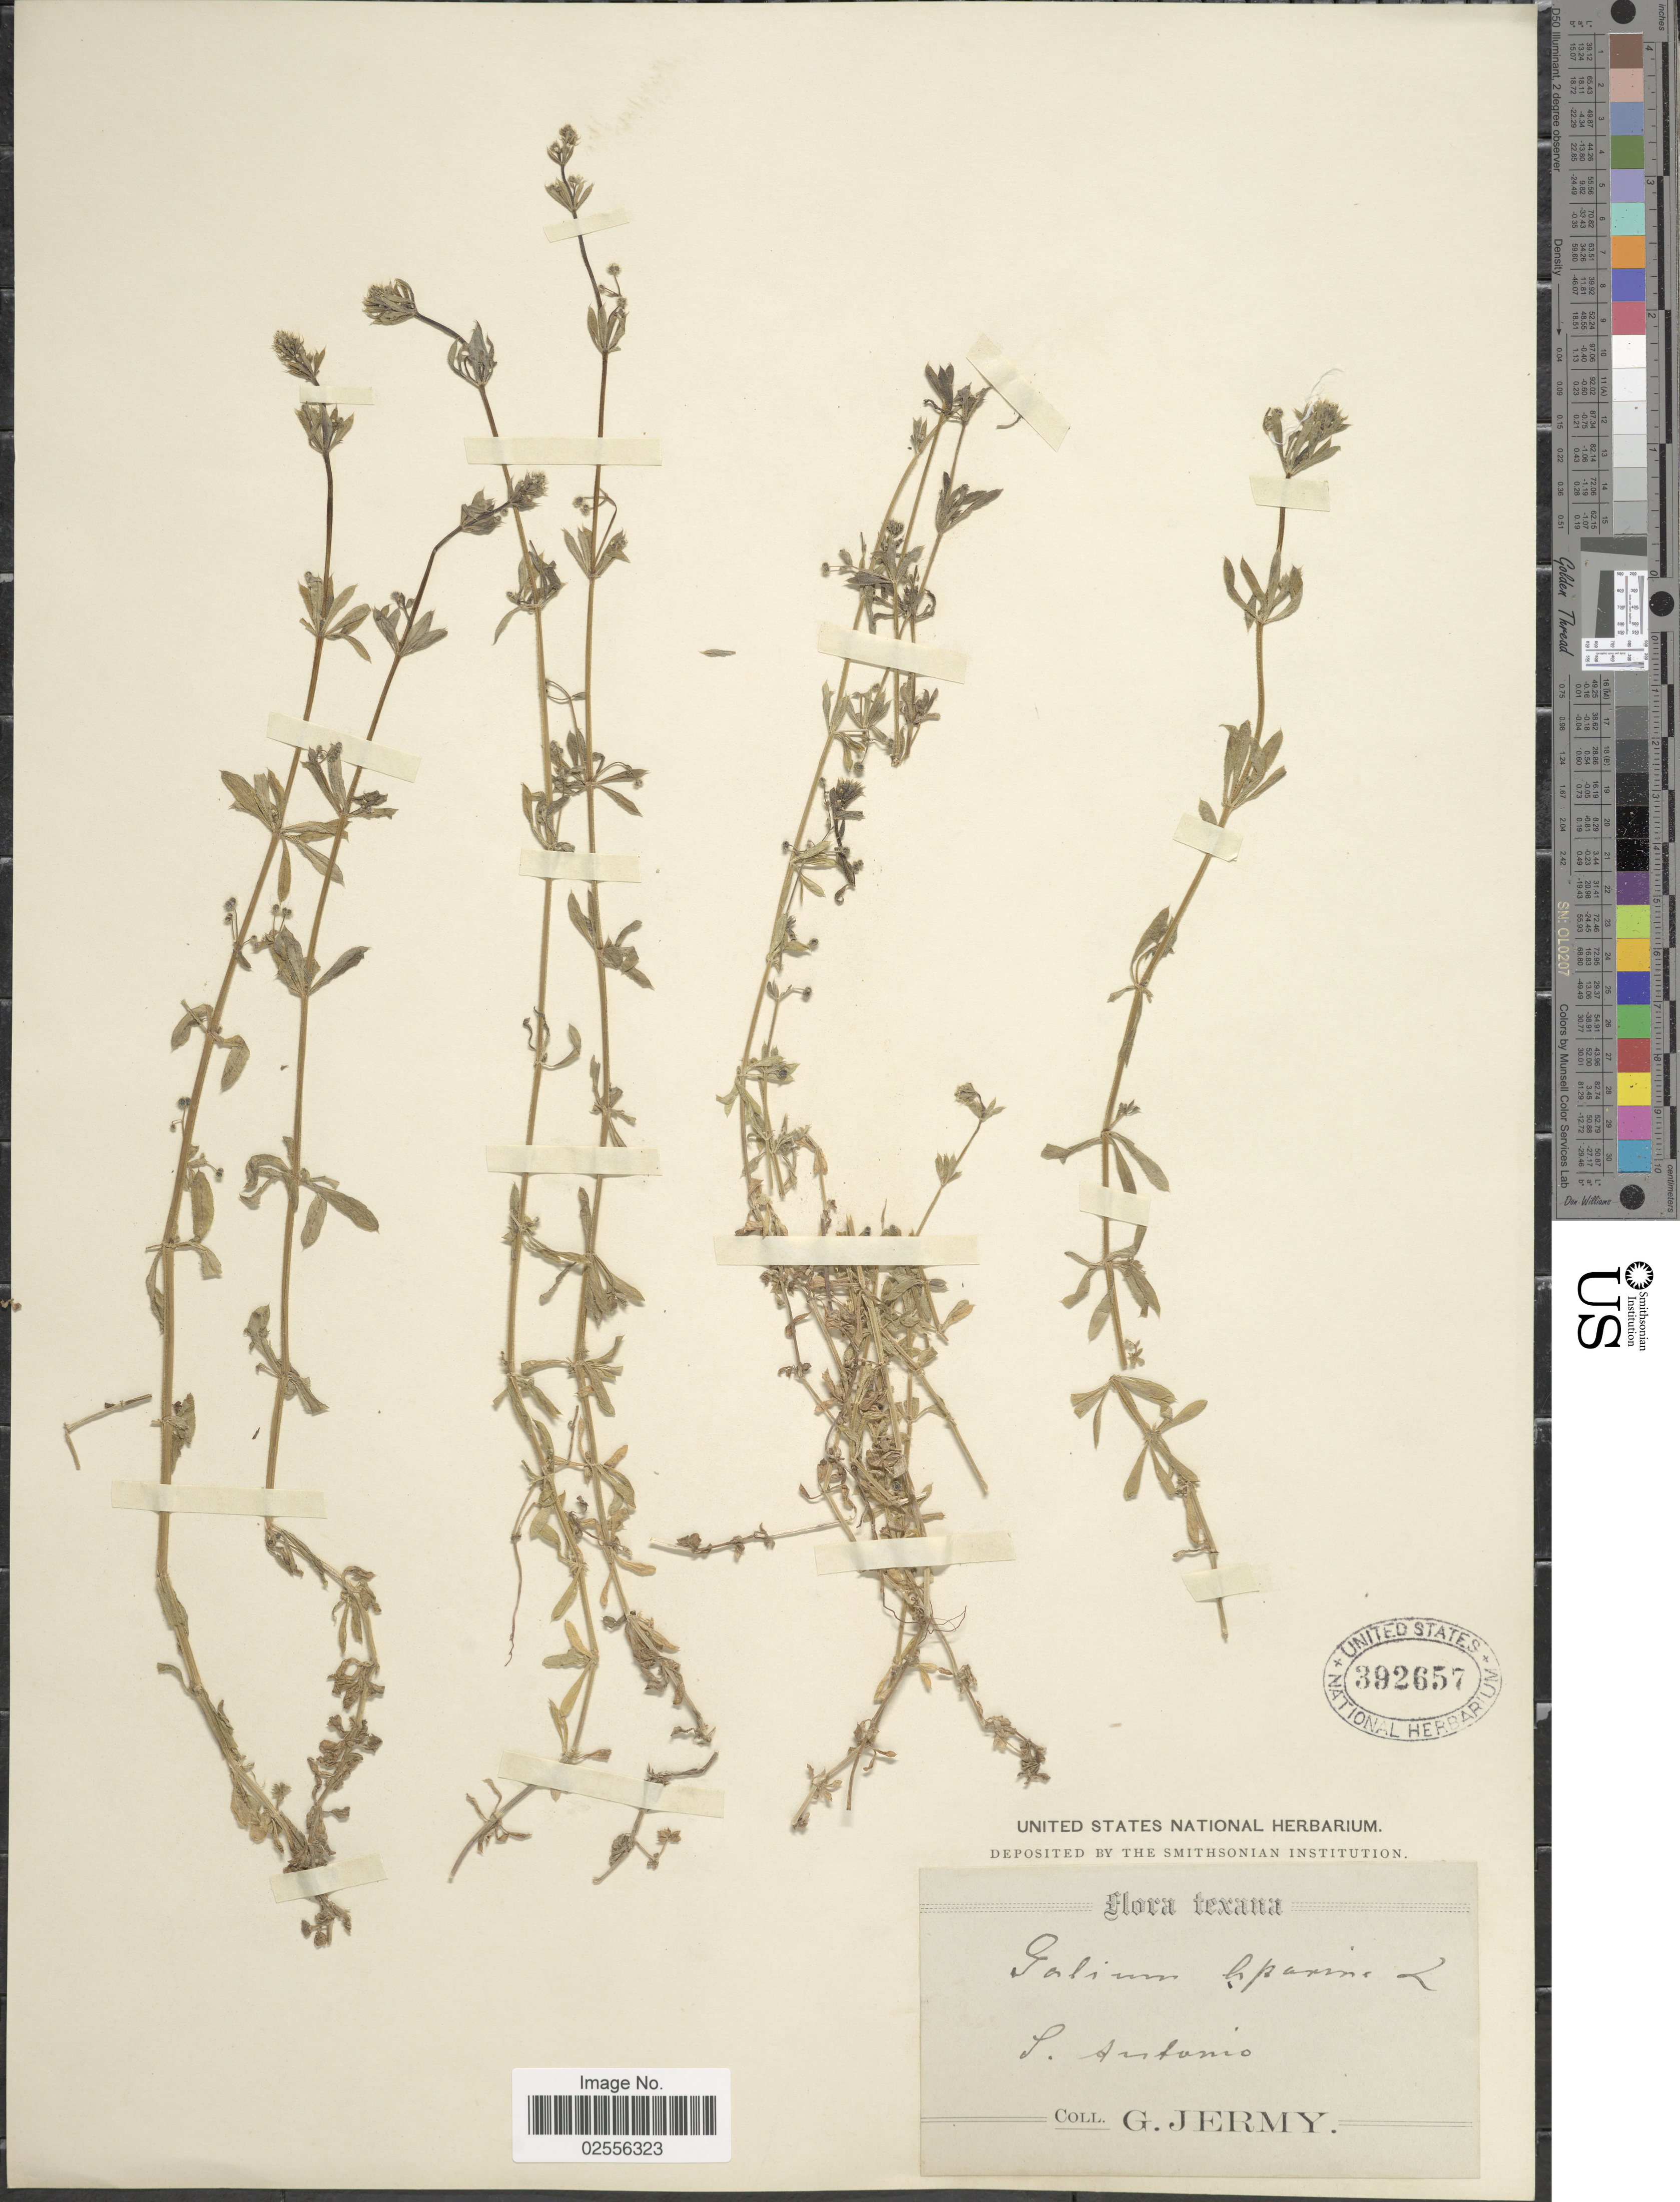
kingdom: Plantae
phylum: Tracheophyta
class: Magnoliopsida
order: Gentianales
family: Rubiaceae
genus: Galium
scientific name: Galium aparine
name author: L.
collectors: G. Jermy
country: United States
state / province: Texas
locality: S. Antonio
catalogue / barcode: US 392657